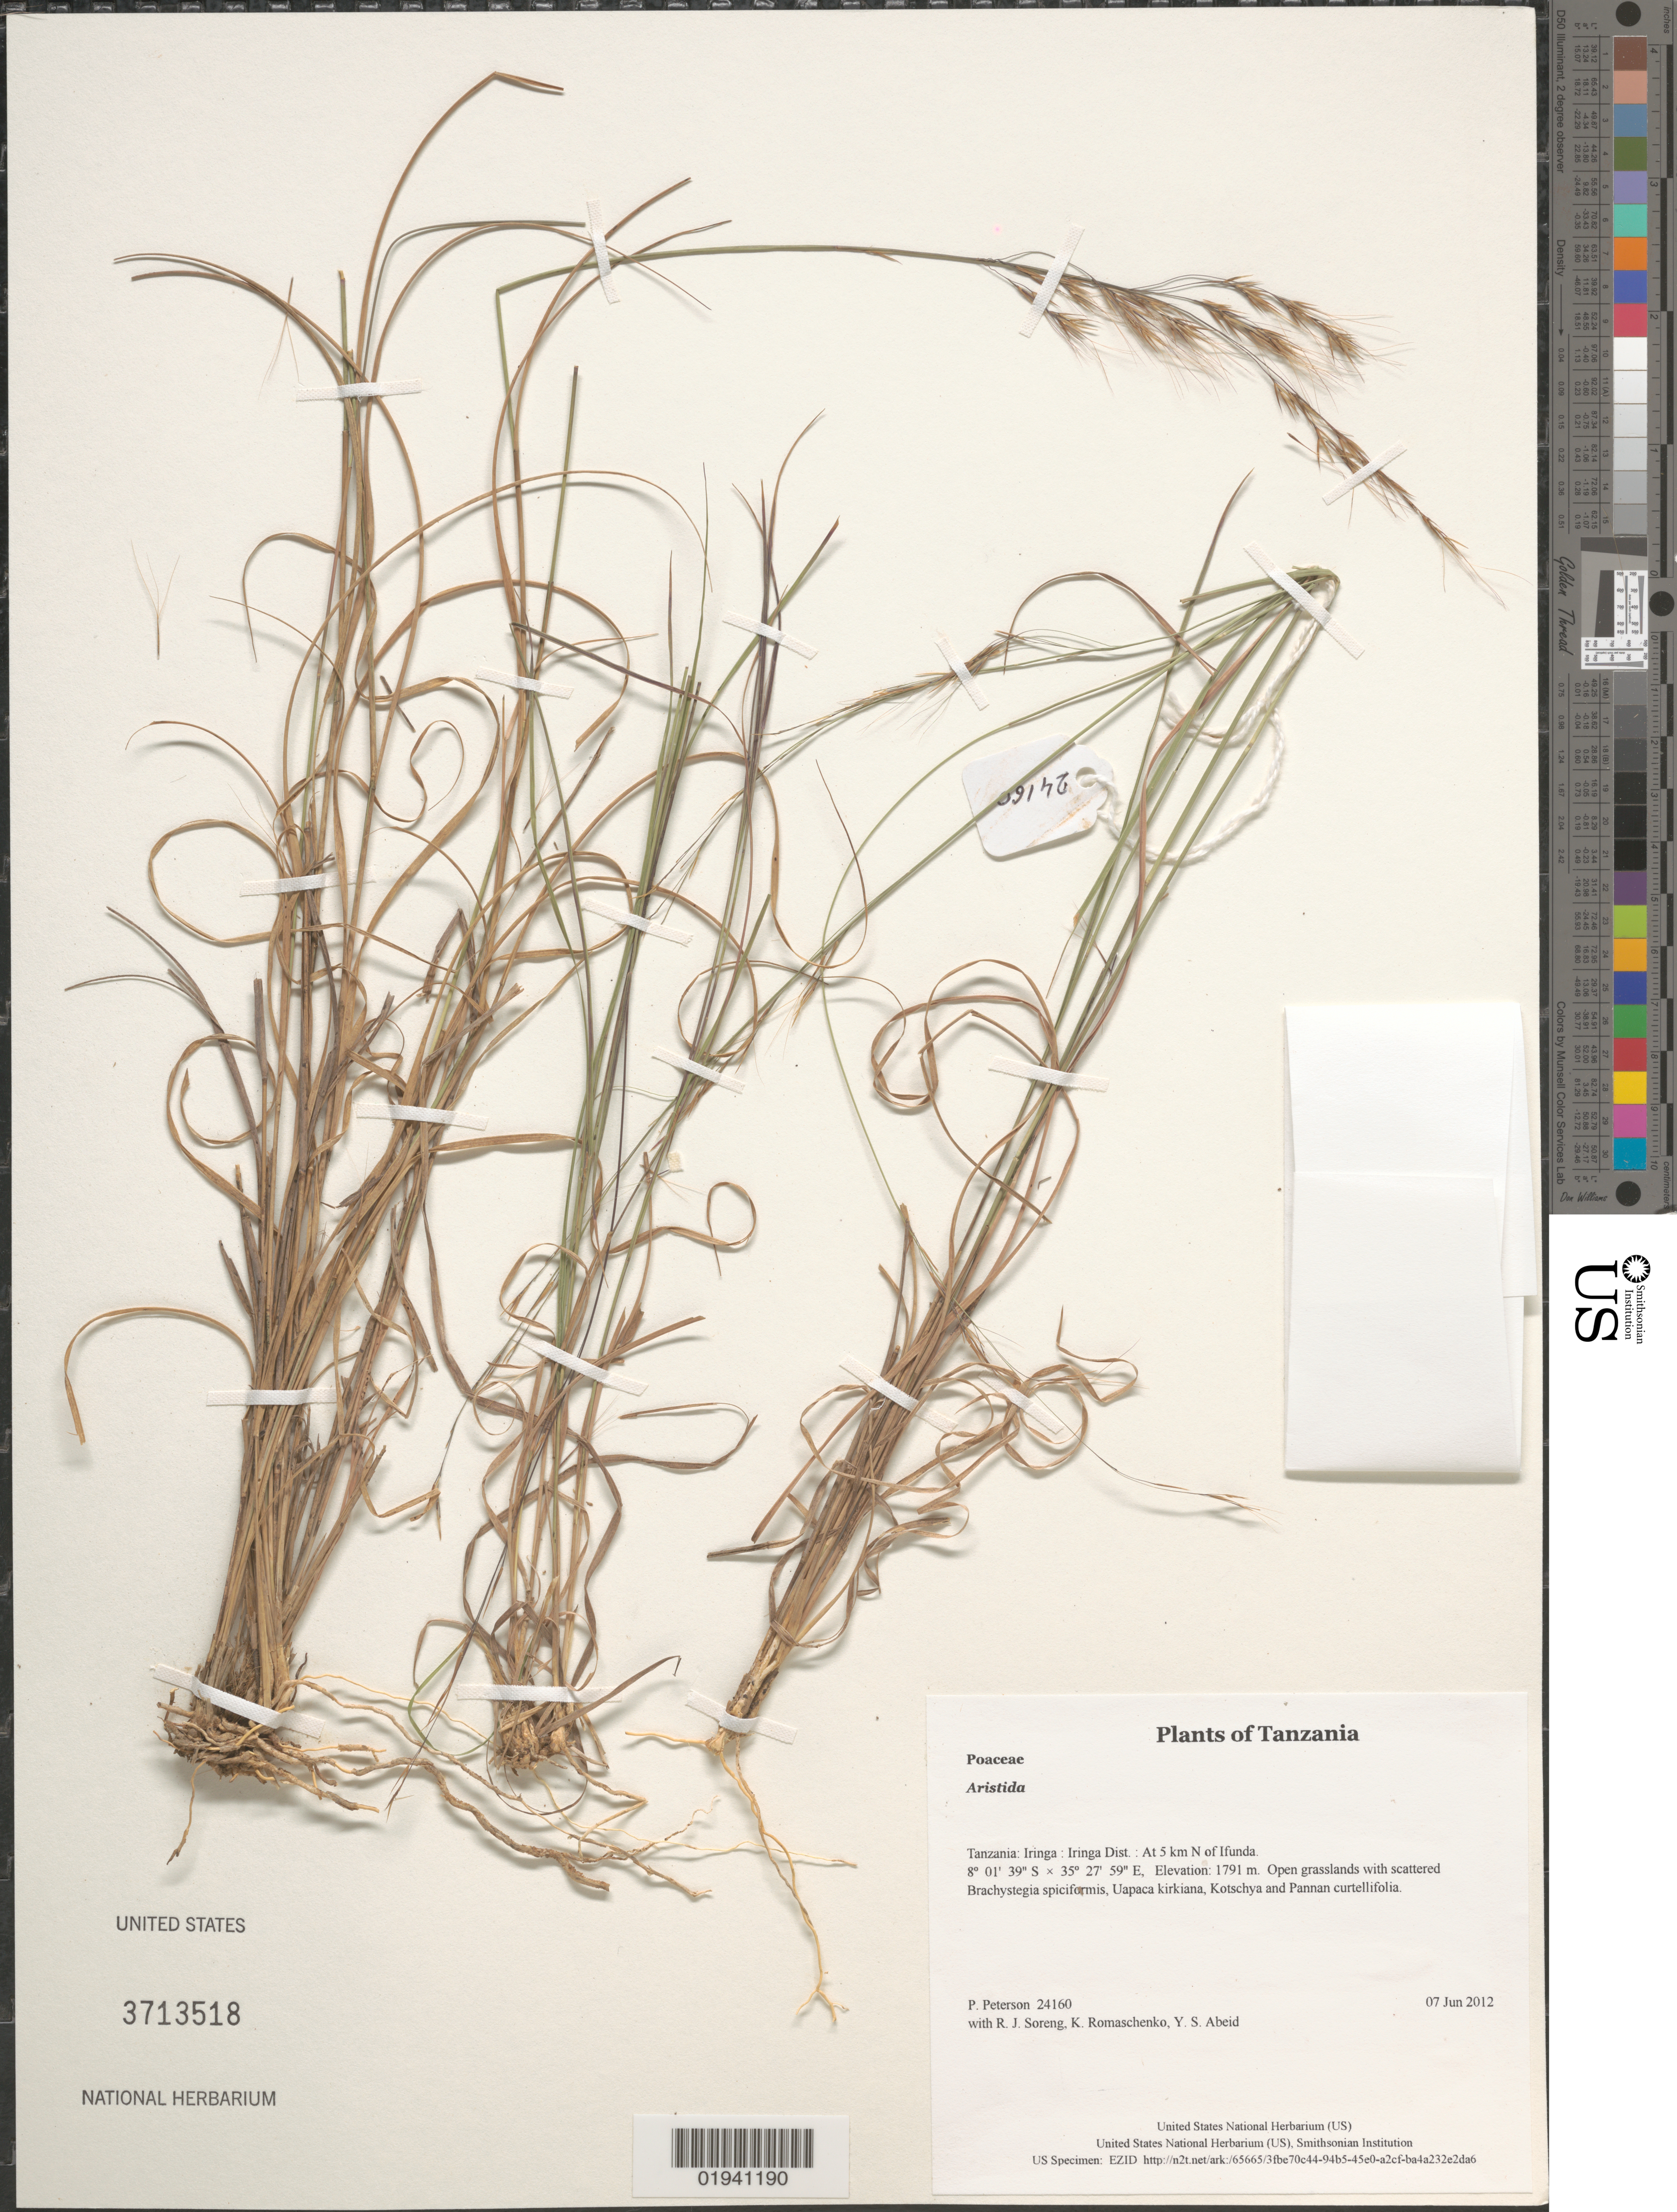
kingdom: Plantae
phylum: Tracheophyta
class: Liliopsida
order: Poales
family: Poaceae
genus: Aristida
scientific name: Aristida sp.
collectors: P. M. Peterson, R. J. Soreng, K. Romaschenko & Y. Abeid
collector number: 24160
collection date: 2012-06-07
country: Tanzania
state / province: Iringa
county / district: Iringa Dist.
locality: At 5 km N of Ifunda.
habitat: Open grasslands with scattered Brachystegia spiciformis, Uapaca kirkiana, Kotschya and Pannan curtellifolia.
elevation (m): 1791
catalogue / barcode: US 3713518